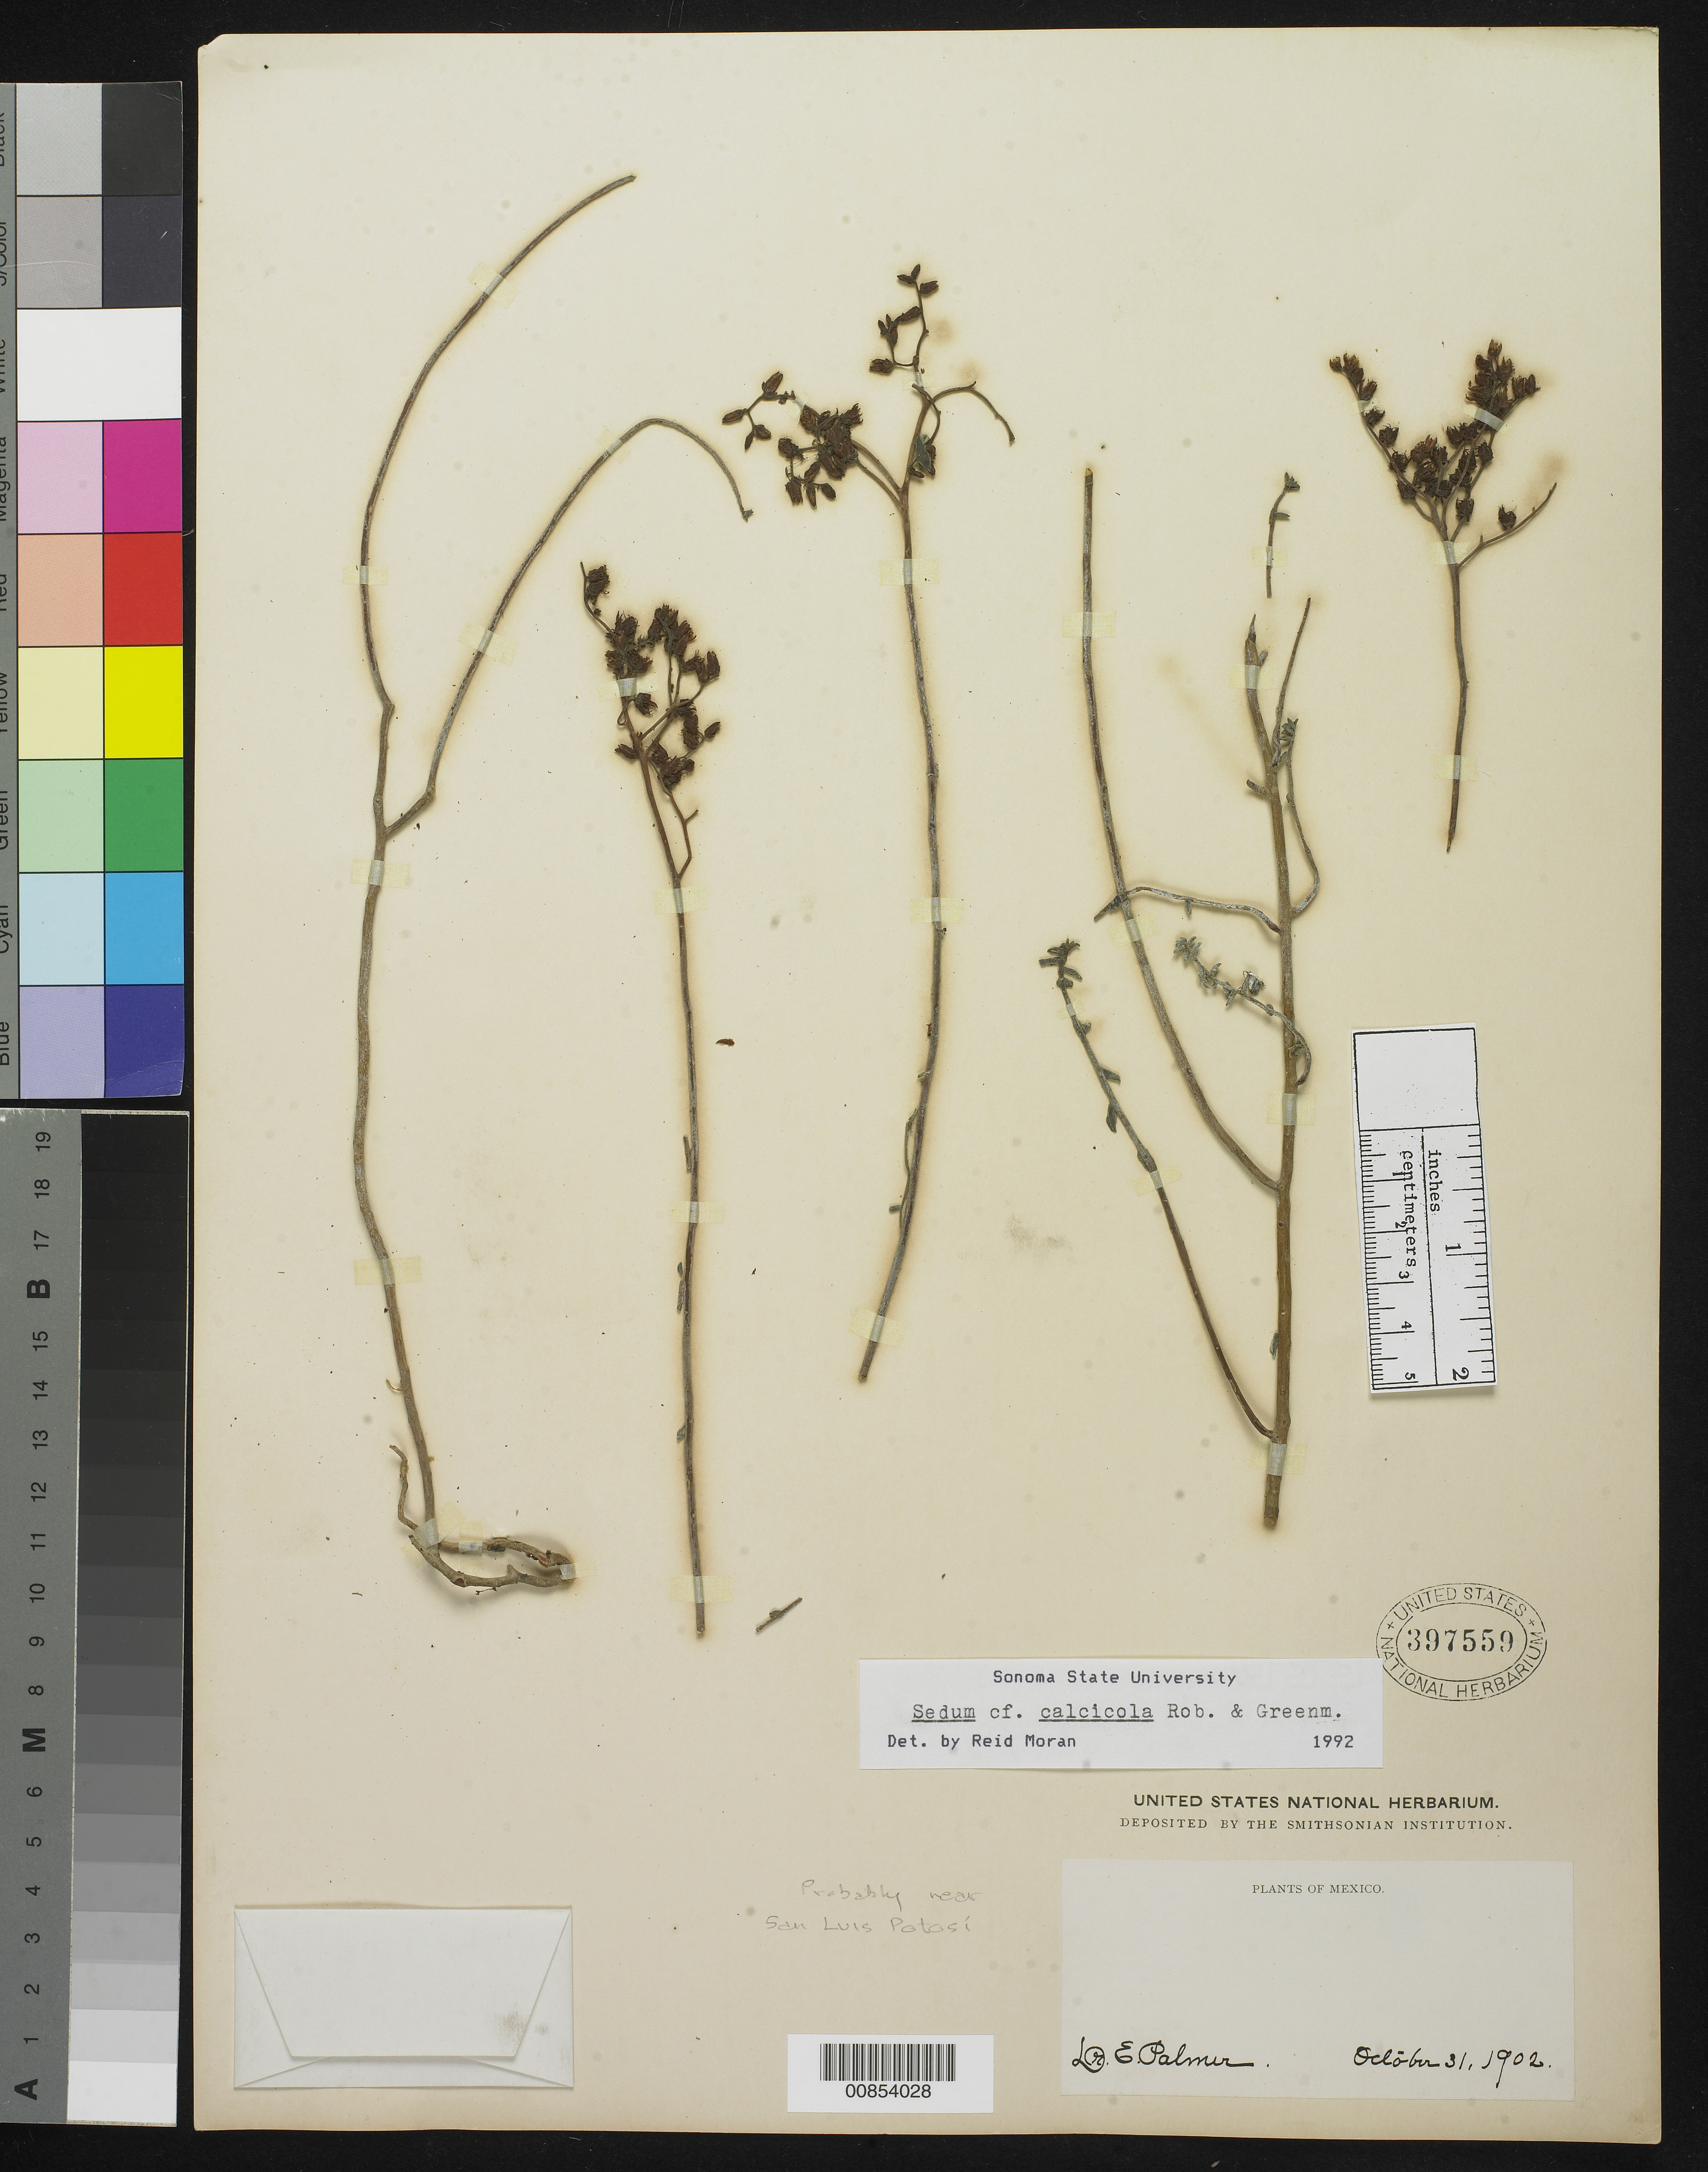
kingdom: Plantae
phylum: Tracheophyta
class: Magnoliopsida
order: Saxifragales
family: Crassulaceae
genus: Sedum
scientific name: Sedum calcicola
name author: B.L. Rob. & Greenm.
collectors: E. Palmer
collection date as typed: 31 Oct 1902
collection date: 1902-10-31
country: Mexico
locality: Probably near San Luis Potosí.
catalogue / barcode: US 397559